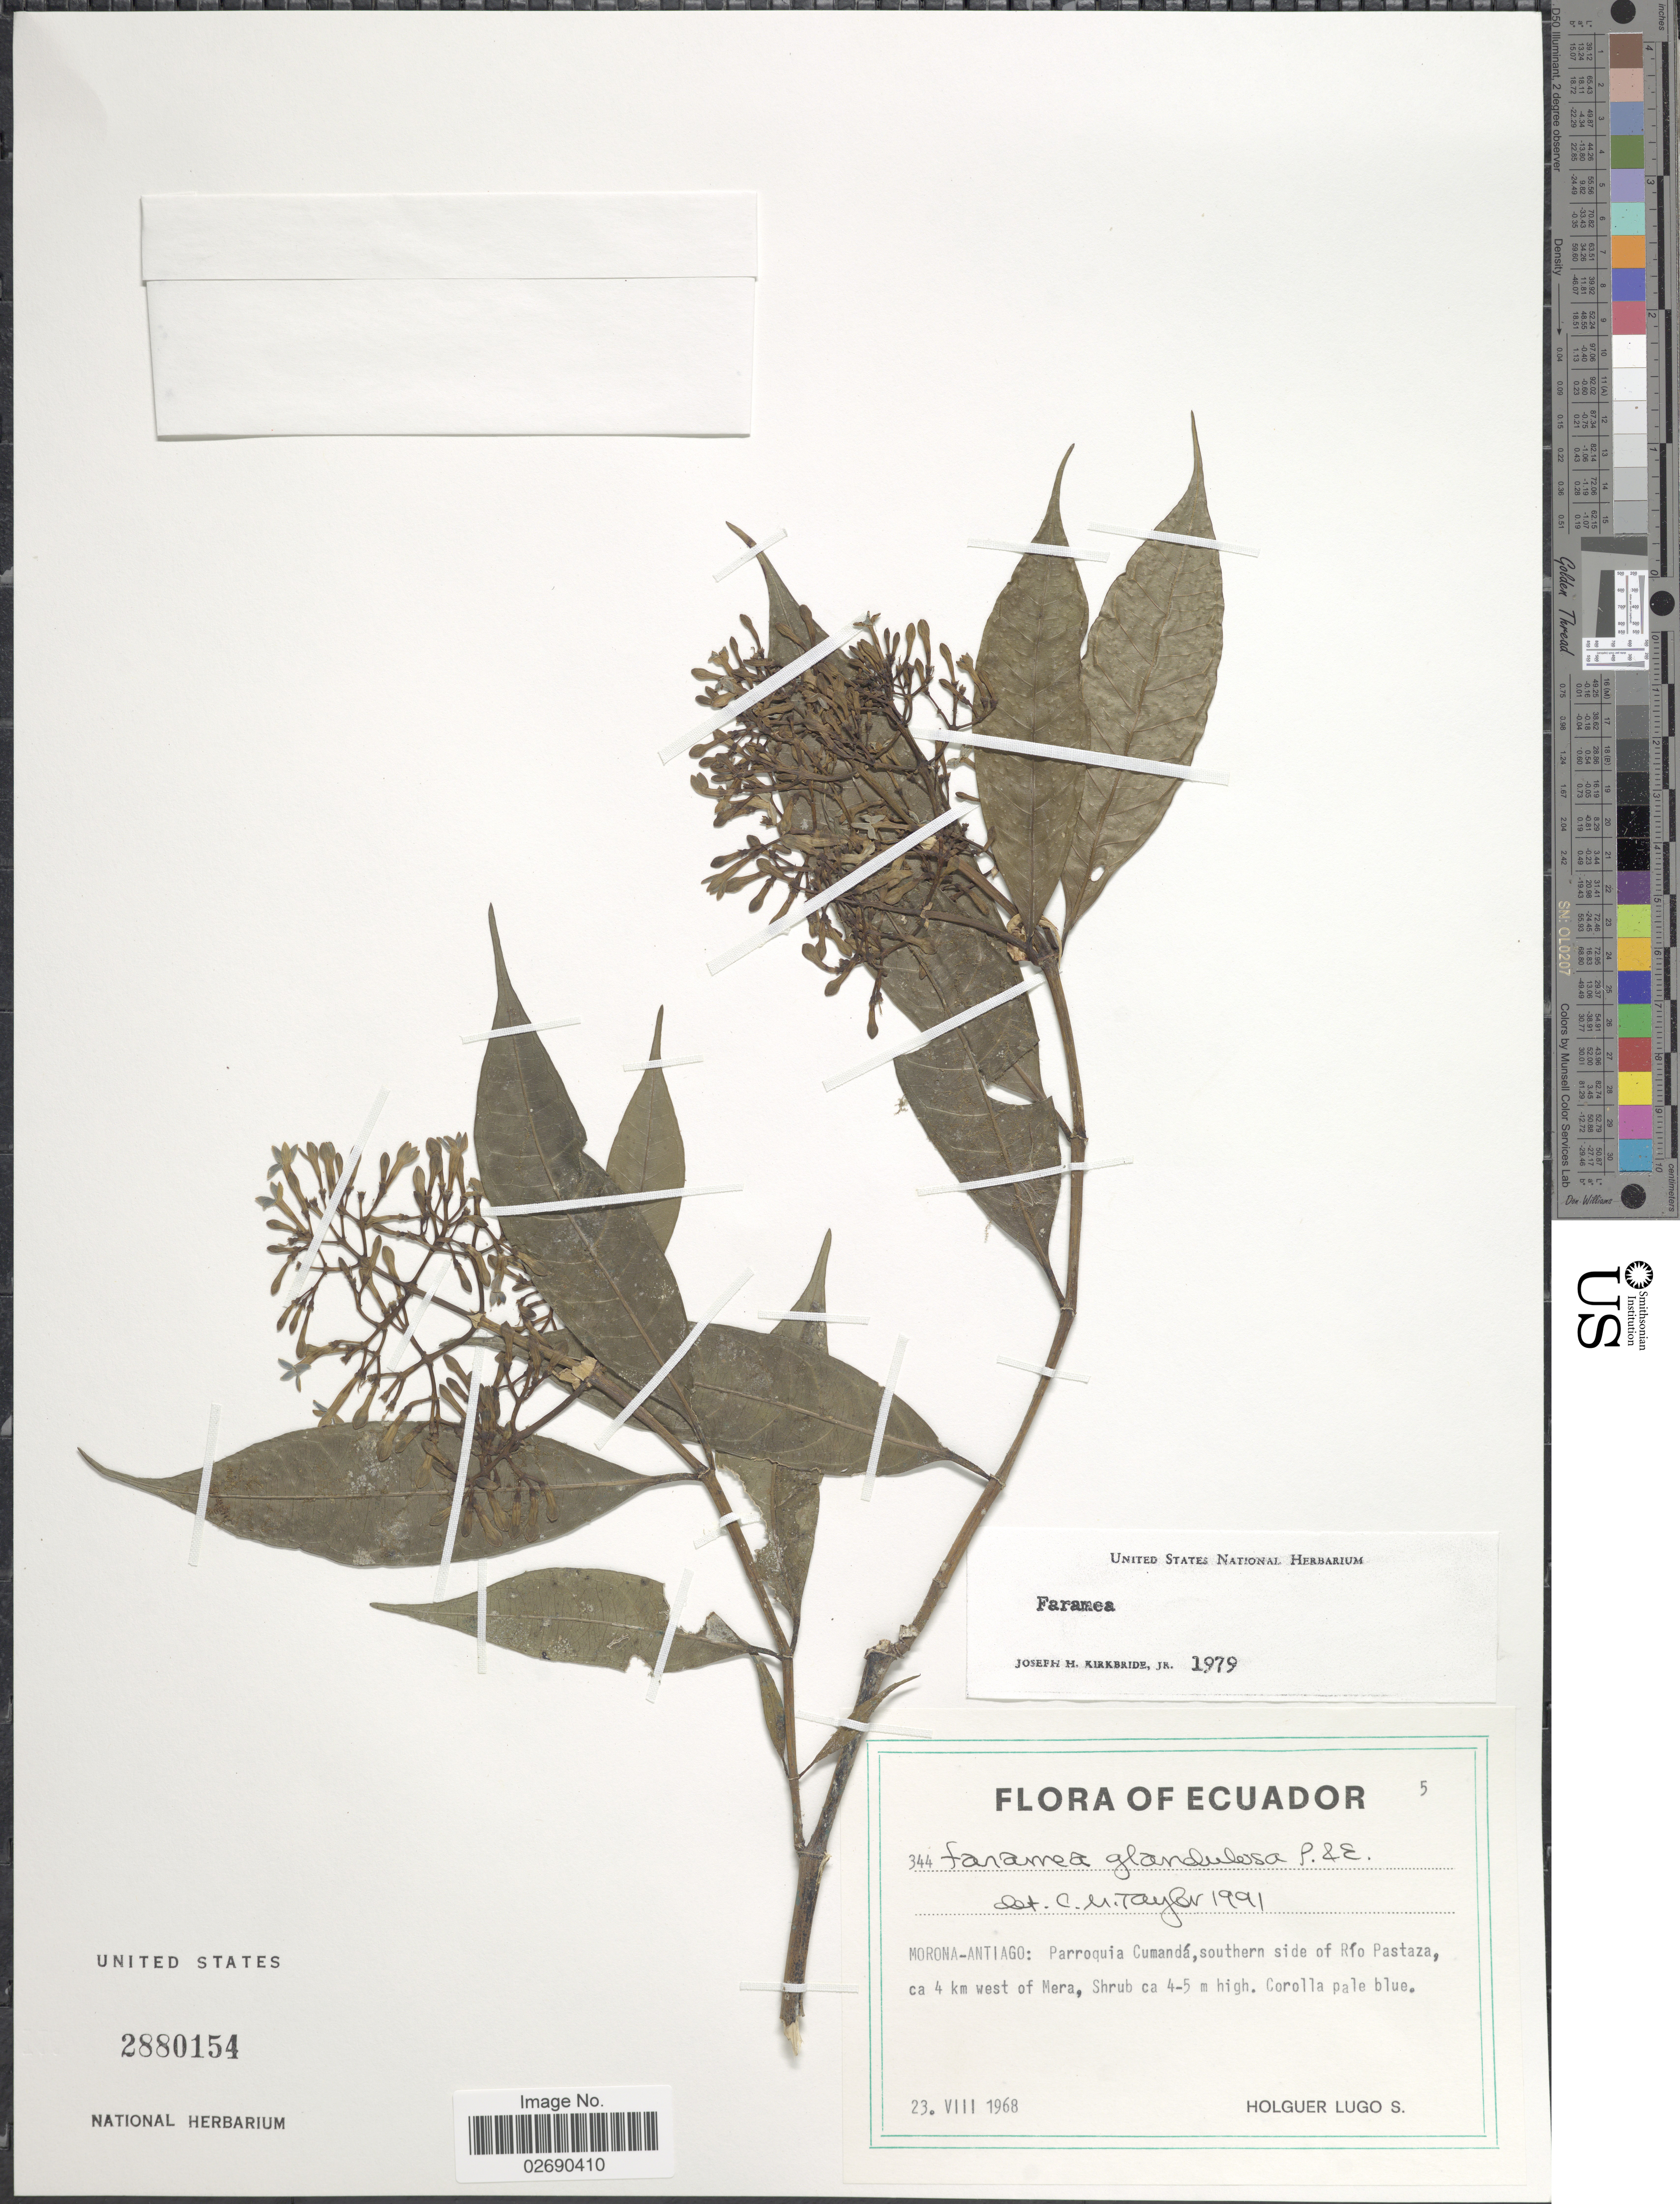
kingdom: Plantae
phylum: Tracheophyta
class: Magnoliopsida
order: Gentianales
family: Rubiaceae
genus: Faramea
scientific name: Faramea glandulosa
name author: Poepp.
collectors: H. Lugo S.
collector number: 344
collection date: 1968-08-23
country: Ecuador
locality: Morona-Antiago: Parroquia Cumandá, southern side of Río Pastaza, ca 4 km west of Mera.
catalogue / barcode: US 2880154